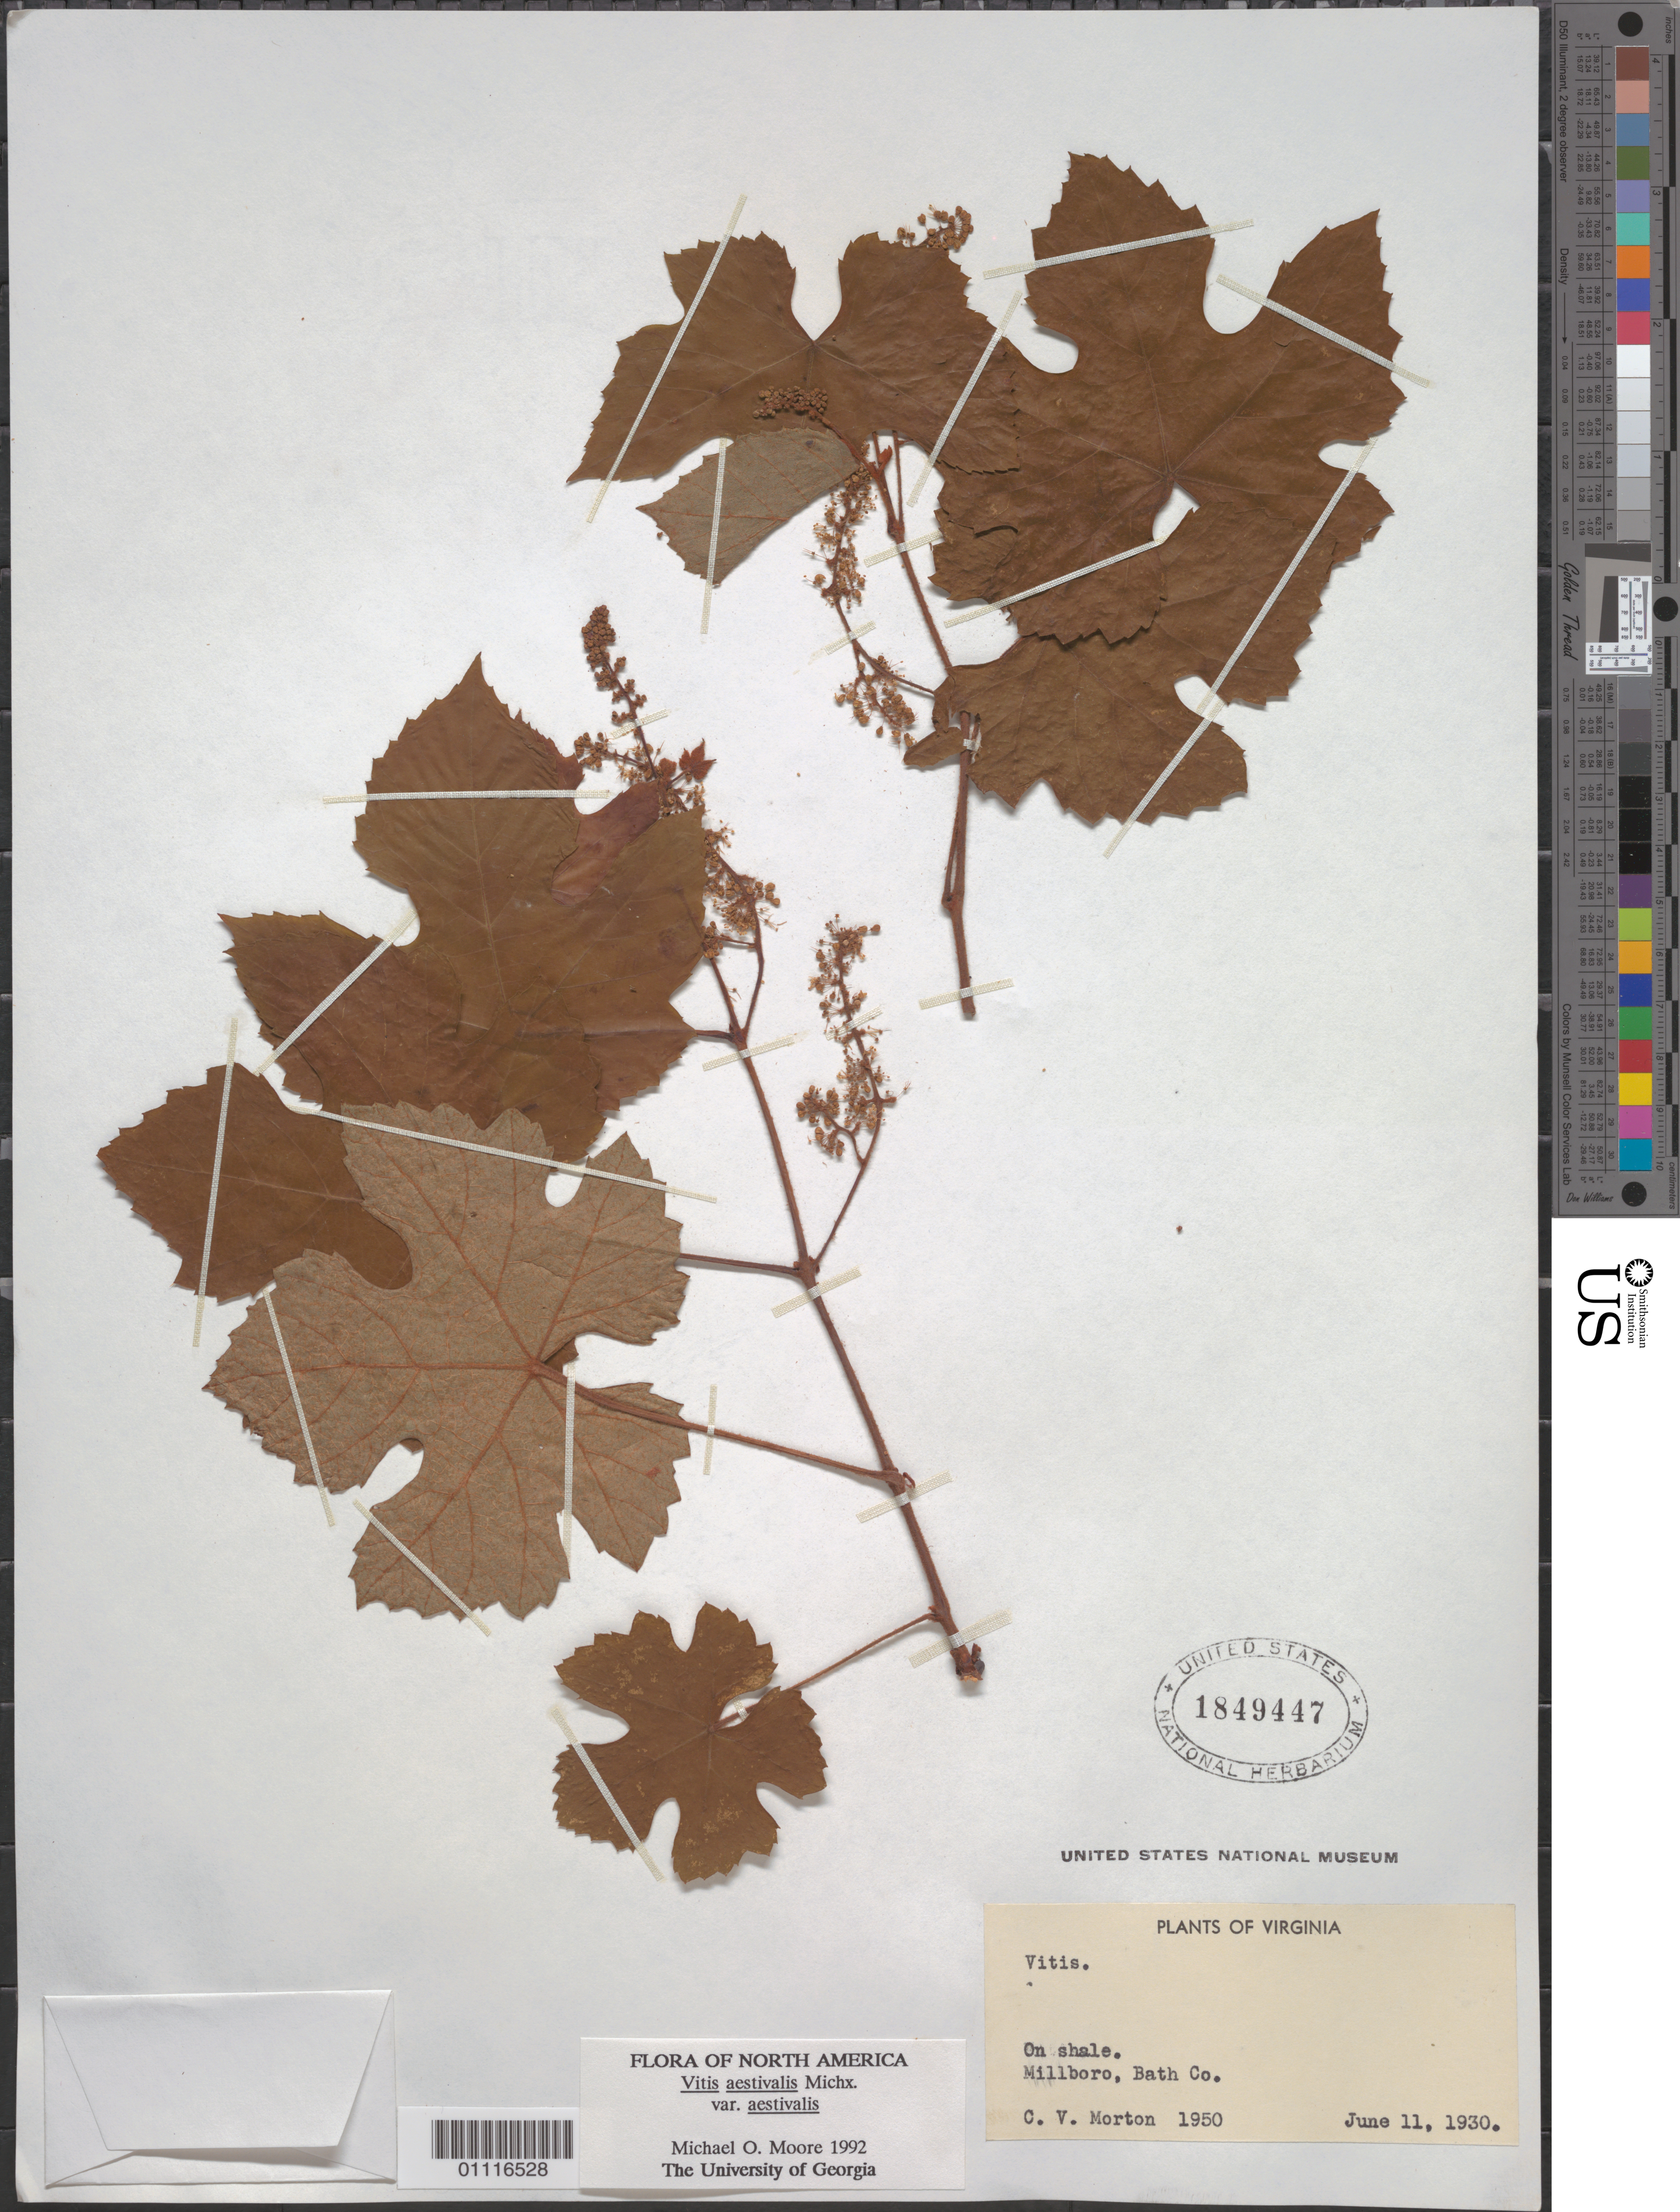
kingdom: Plantae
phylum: Tracheophyta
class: Magnoliopsida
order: Vitales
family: Vitaceae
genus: Vitis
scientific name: Vitis aestivalis var. aestivalis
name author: Michx.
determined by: Moore, M. O.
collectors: C. V. Morton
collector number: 1950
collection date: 1930-06-11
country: United States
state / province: Virginia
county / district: Bath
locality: Millboro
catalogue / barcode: US 1849447